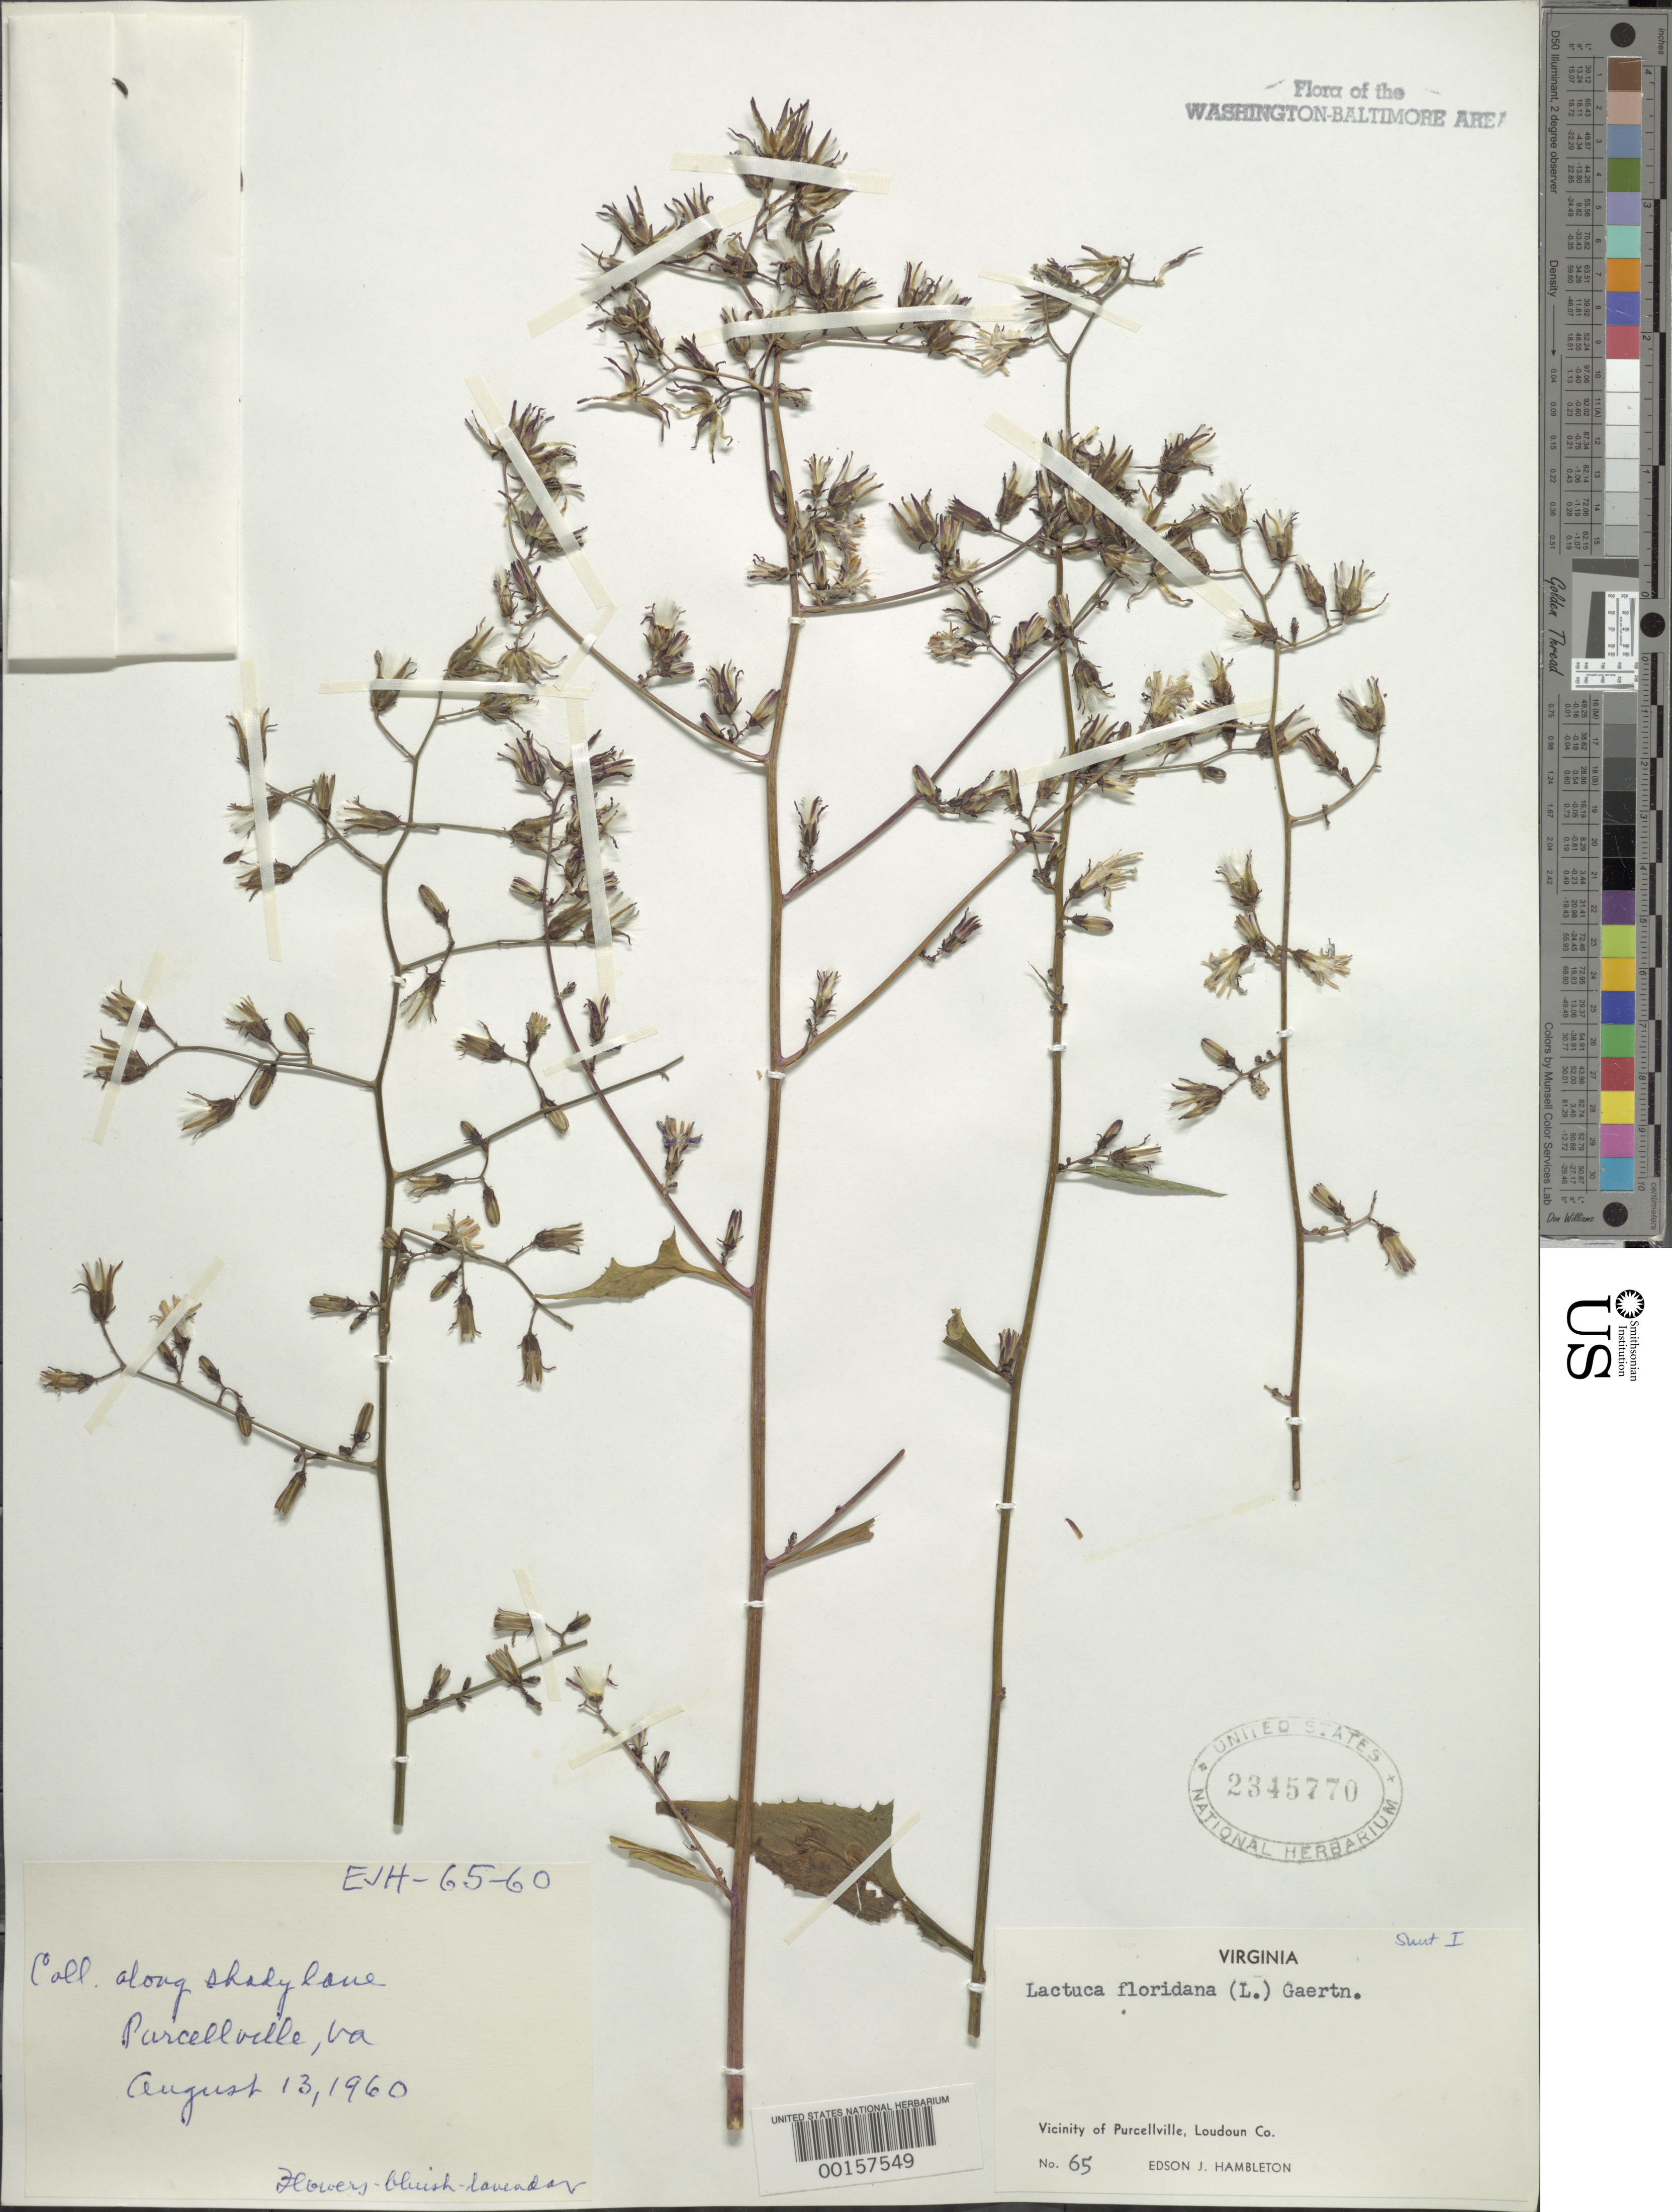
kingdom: Plantae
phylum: Tracheophyta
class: Magnoliopsida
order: Asterales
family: Asteraceae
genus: Lactuca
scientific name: Lactuca floridana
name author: (L.) Gaertn.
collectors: E. Hambleton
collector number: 65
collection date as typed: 13 Aug 1960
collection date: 1960-08-13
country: United States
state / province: Virginia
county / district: Loudoun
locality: Purcellville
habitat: Shady lane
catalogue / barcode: US 2345770